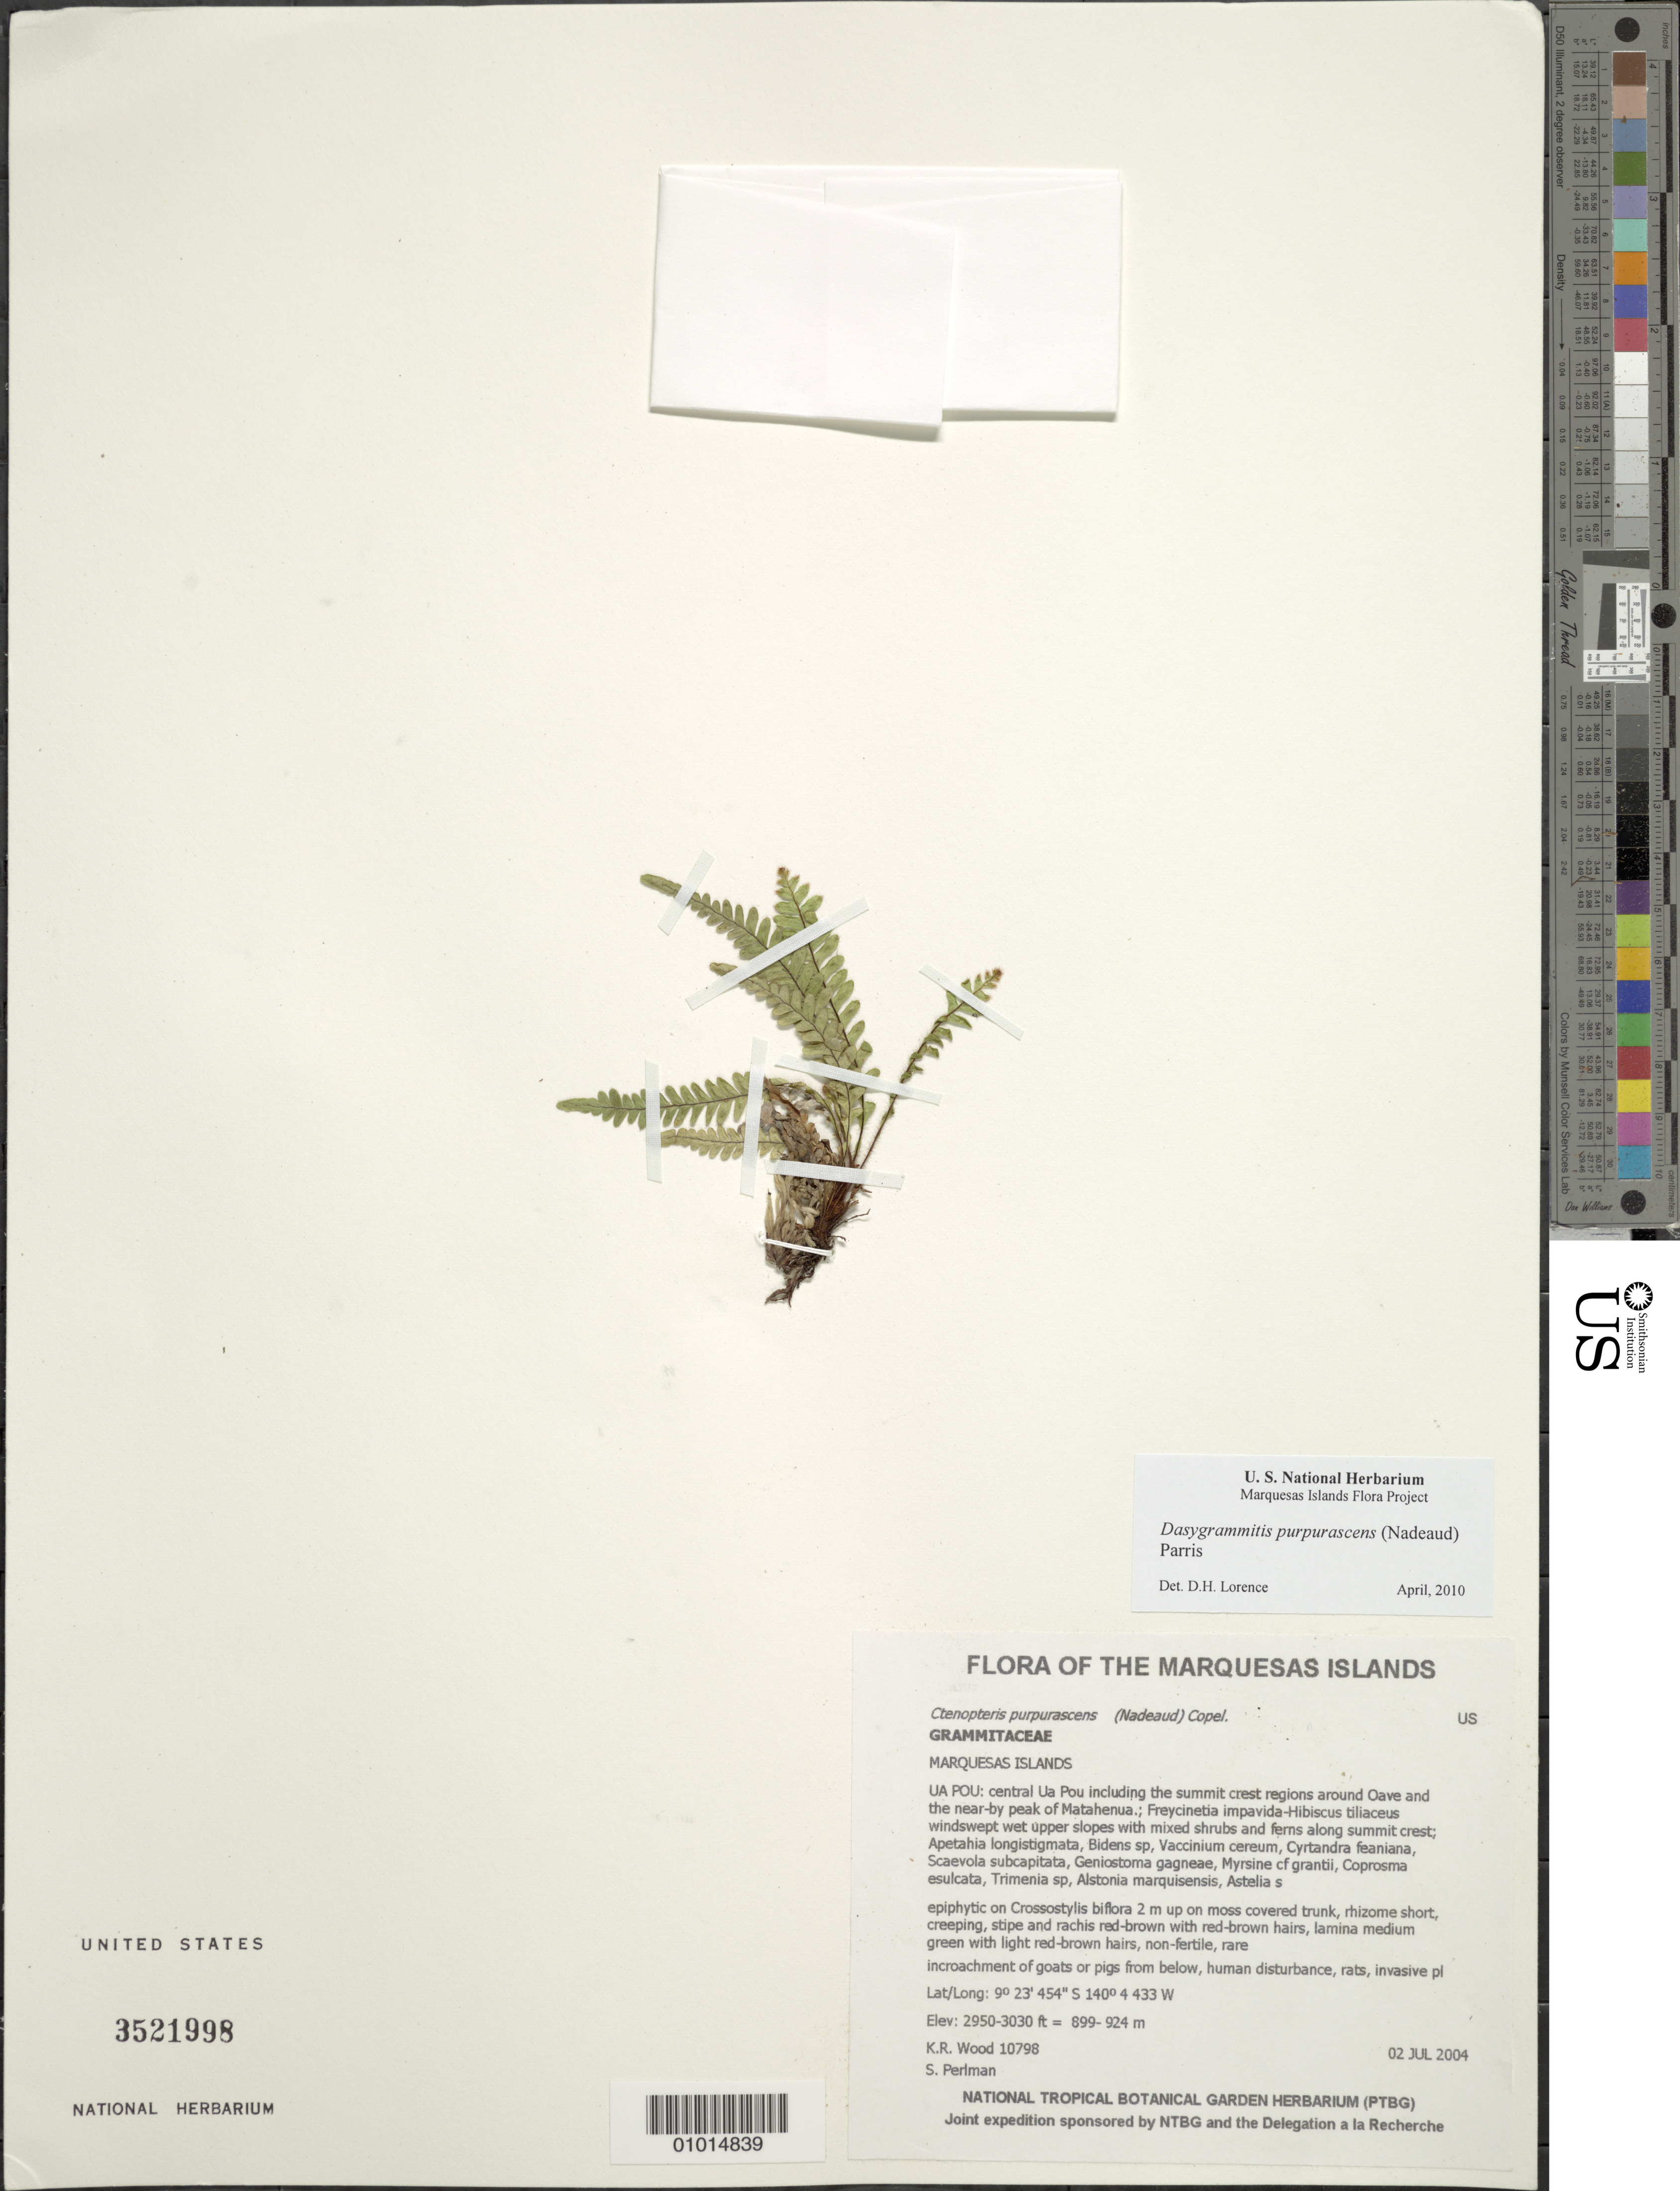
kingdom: Plantae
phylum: Tracheophyta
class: Polypodiopsida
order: Polypodiales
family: Polypodiaceae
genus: Dasygrammitis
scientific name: Dasygrammitis purpurascens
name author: (Nadeaud) Parris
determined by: Lorence, David H., (PTBG), National Tropical Botanical Garden (UNITED STATES)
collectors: K. R. Wood & S. P. Perlman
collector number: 10798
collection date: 2004-07-02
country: French Polynesia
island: Ua Pou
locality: Central Ua Pou including the summit crest regions around Oave and the near-by peak of Matahenua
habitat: Freycinetia impavida - Hibiscus tiliaceus windswept wet upper slopes with mixed shrubs and ferns along summit crest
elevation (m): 899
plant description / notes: Incroachment of goats or pigs from below, human disturbance, rats, invasive plant taxa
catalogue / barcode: US 3521998